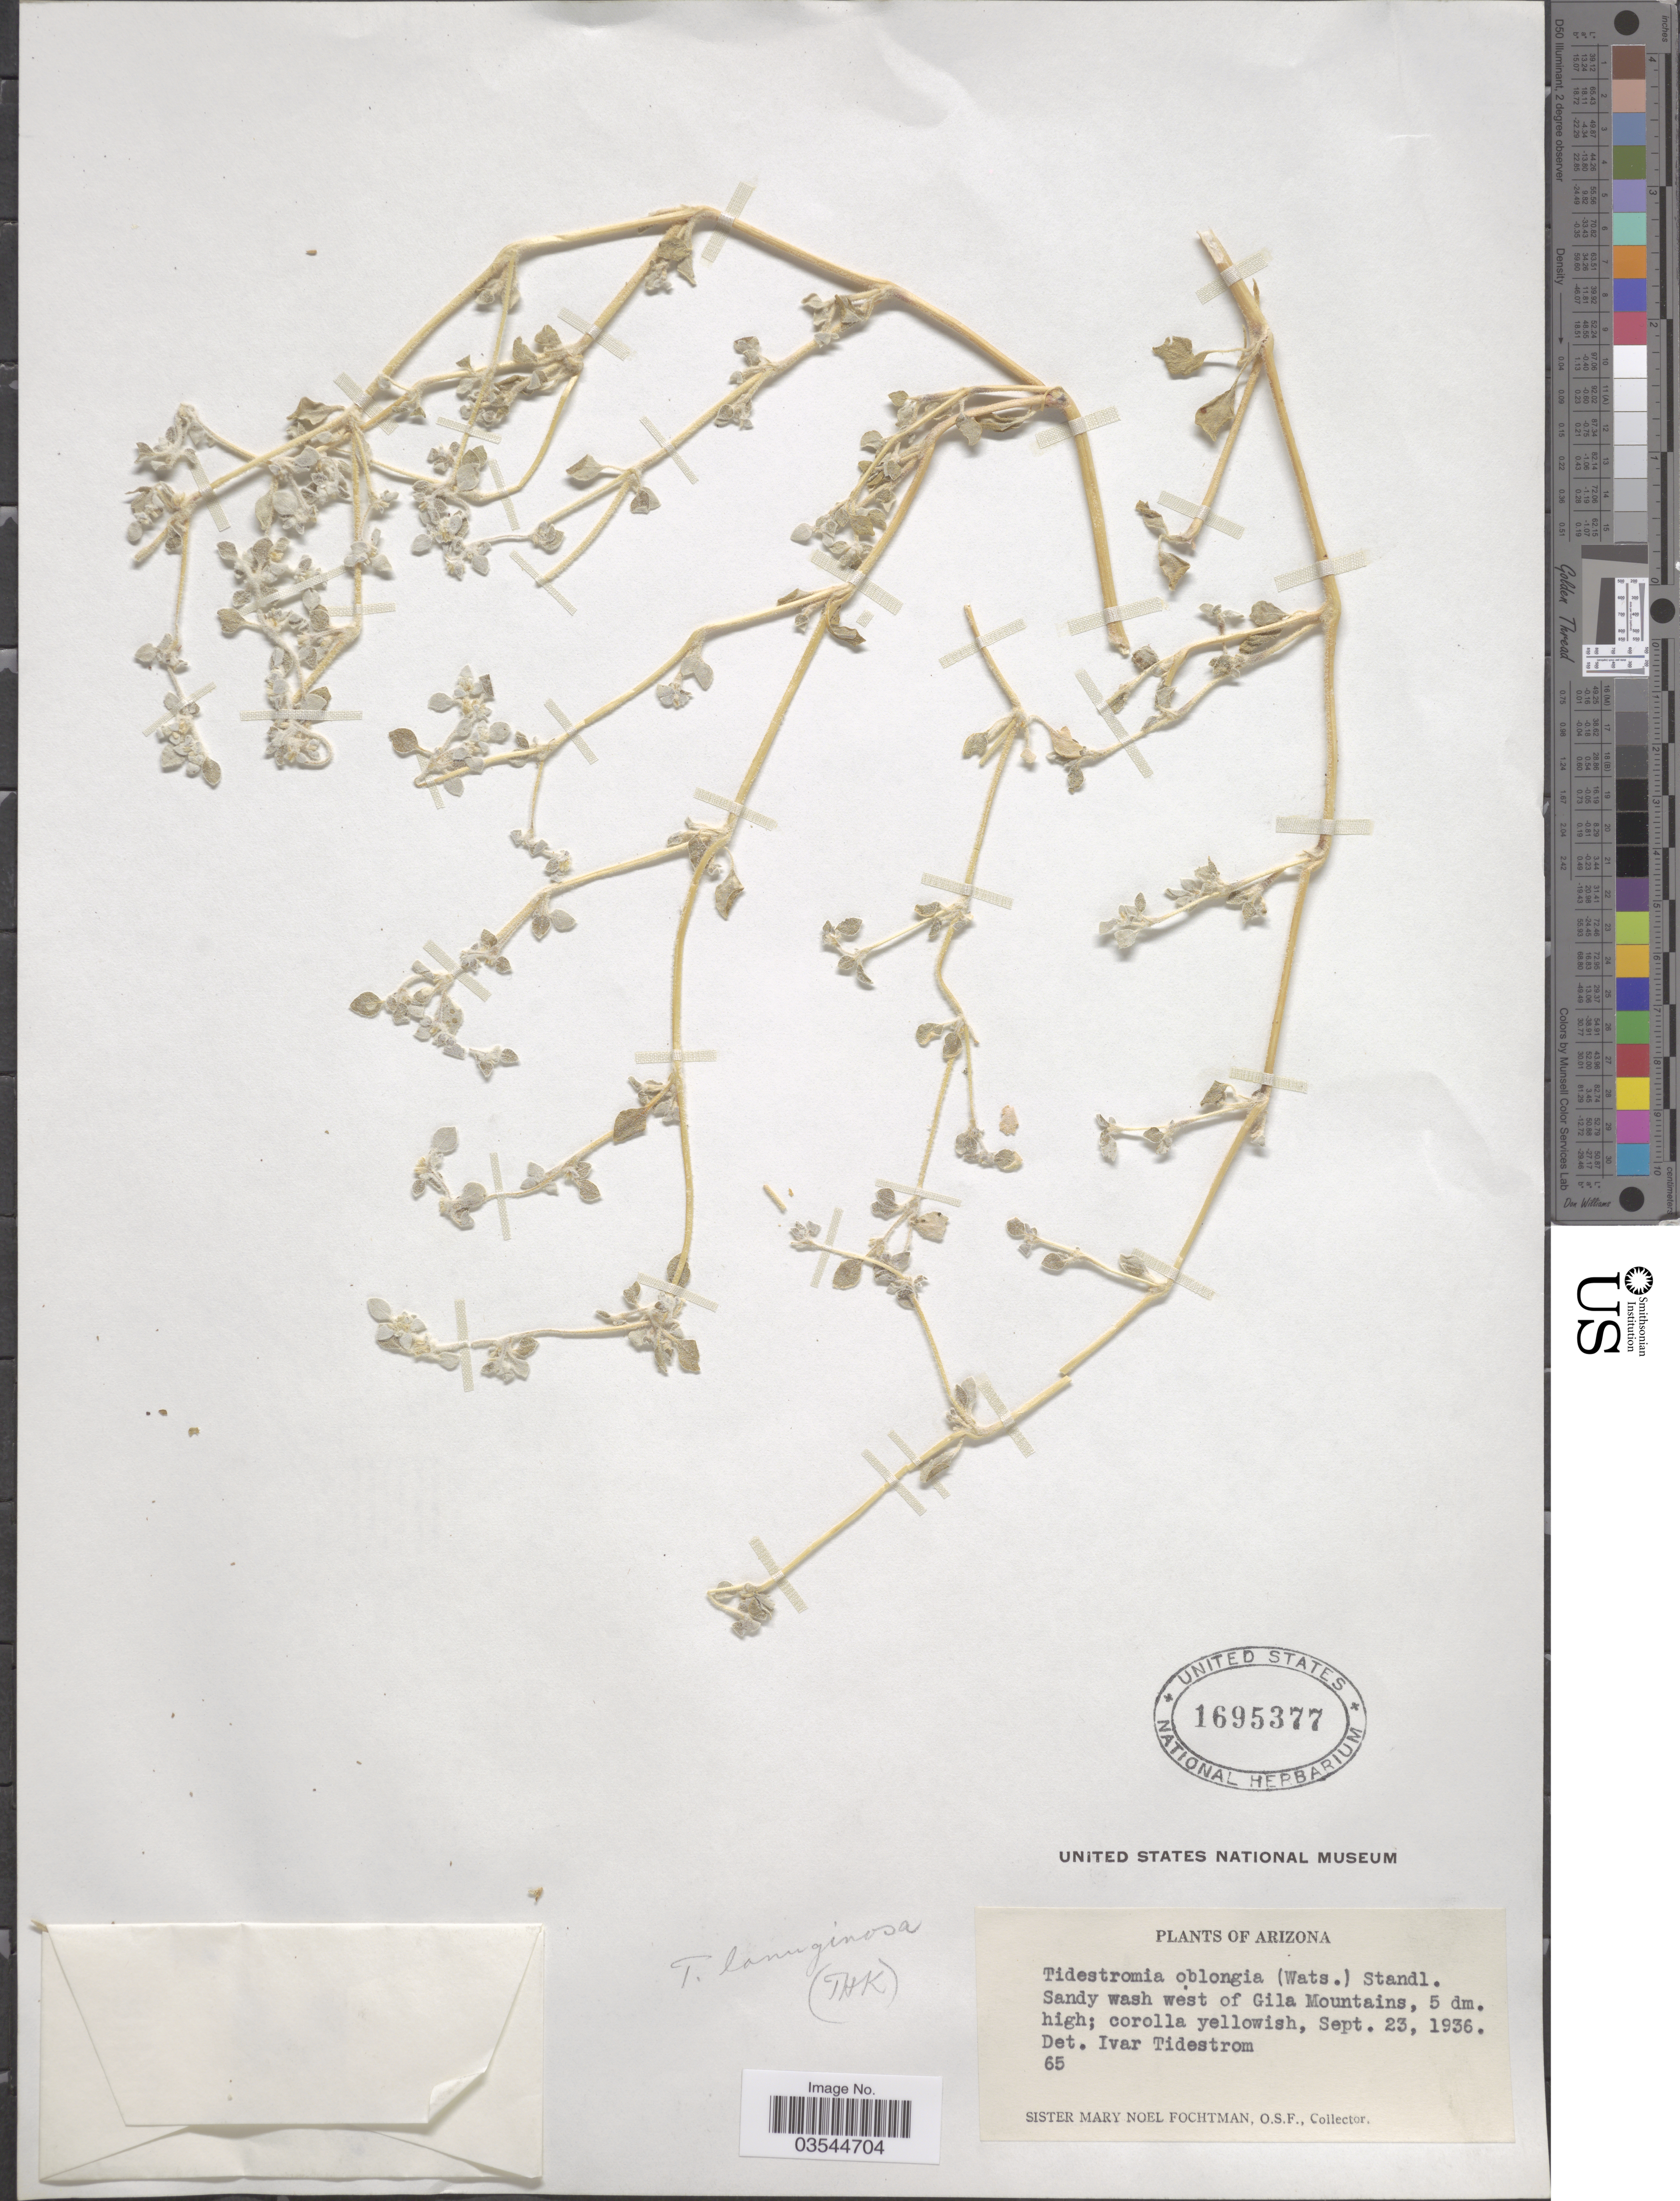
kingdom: Plantae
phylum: Tracheophyta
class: Magnoliopsida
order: Caryophyllales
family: Amaranthaceae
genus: Tidestromia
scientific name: Tidestromia lanuginosa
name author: (Nutt.) Standl.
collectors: M. N. Fochtman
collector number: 65?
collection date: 1936-09-23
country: United States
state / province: Arizona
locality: Sandy wash west of Gila Mountains.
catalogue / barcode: US 1695377